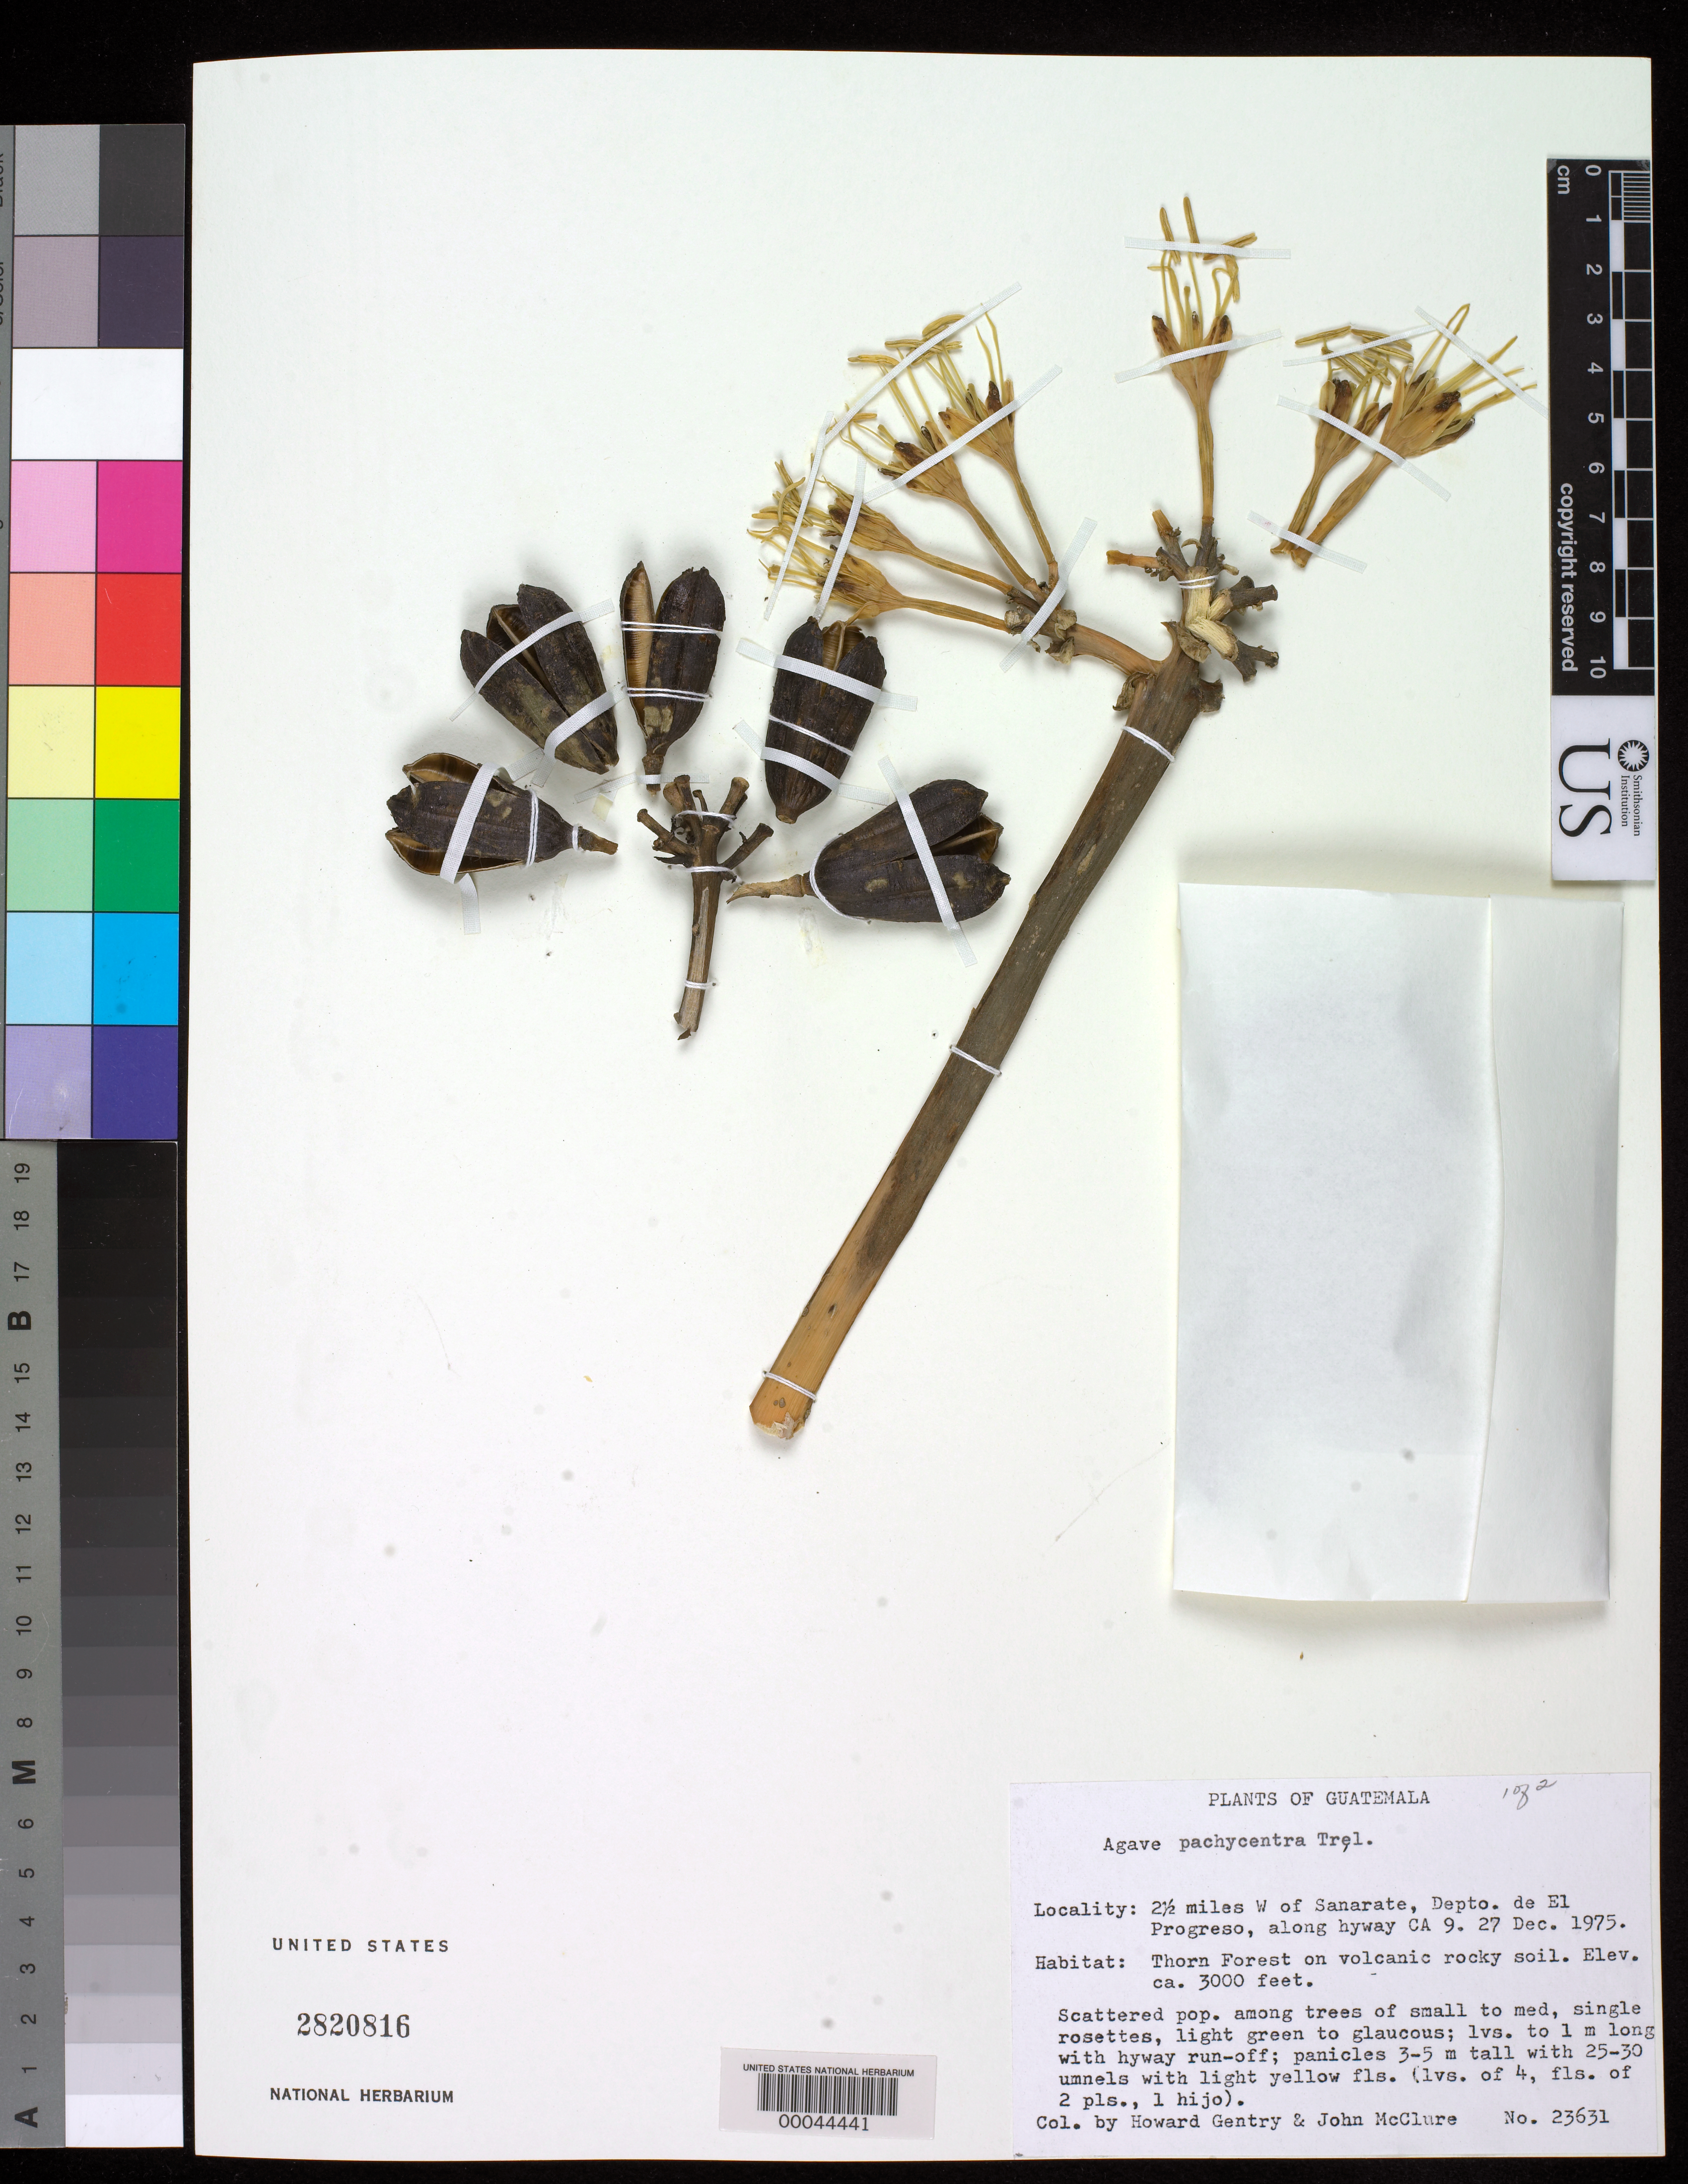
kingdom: Plantae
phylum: Tracheophyta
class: Liliopsida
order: Asparagales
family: Asparagaceae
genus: Agave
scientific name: Agave pachycentra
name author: Trel.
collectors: H. S. Gentry & J. McClure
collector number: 23631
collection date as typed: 27 Dec 1975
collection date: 1975-12-27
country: Guatemala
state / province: El Progreso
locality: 2.5 mi W of Sanarate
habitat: Thorn forest on volcanic rocky soil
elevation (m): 914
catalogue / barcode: US 2820816